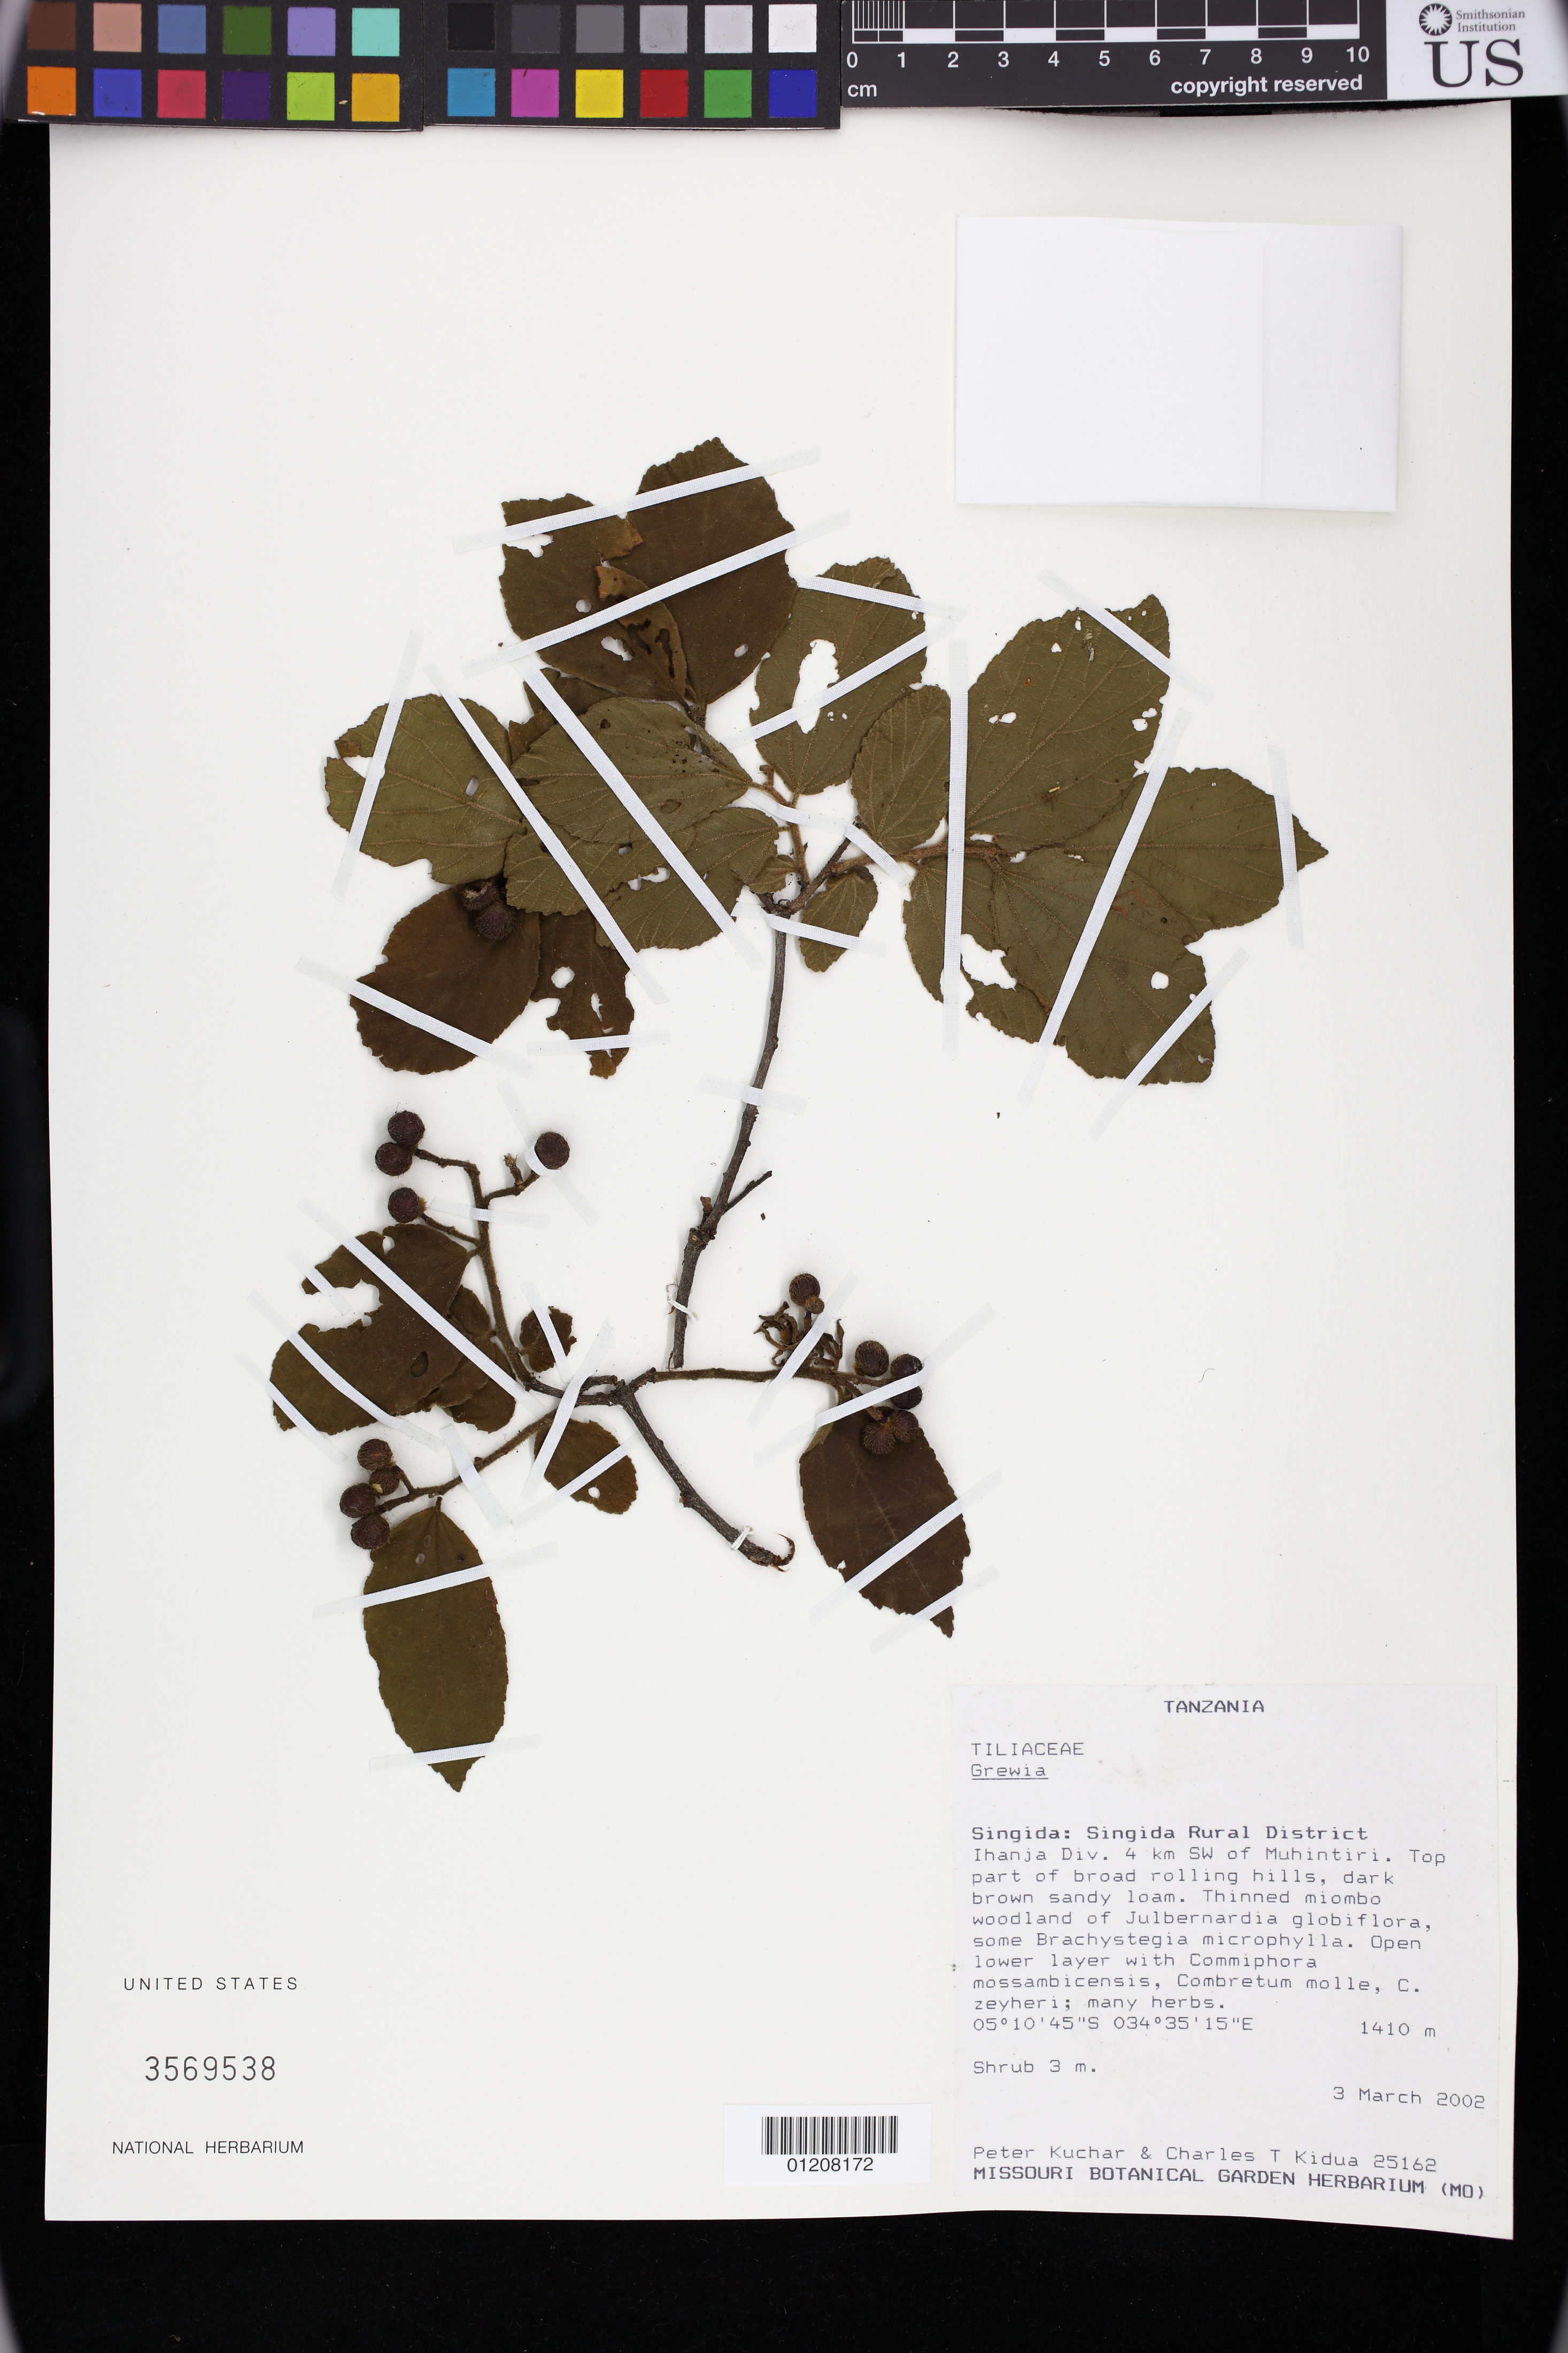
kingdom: Plantae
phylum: Tracheophyta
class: Magnoliopsida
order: Malvales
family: Malvaceae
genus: Grewia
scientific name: Grewia sp.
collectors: P. Kuchar & C. Kidua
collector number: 25162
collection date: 2002-03-03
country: Tanzania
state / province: Singida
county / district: Singida Rural District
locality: Ihanja Div. 4 km SW of Muhintiri. Top part of broad rolling hills, dark brown sandy loam. Thinned mioba woodland of Julbernardia globiflora, some Brachystemia microphylla. Open lower layer with Commiphora mossambicensis, Combretum molle, C. zeyheri: many herbs.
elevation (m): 1410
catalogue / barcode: US 3569538